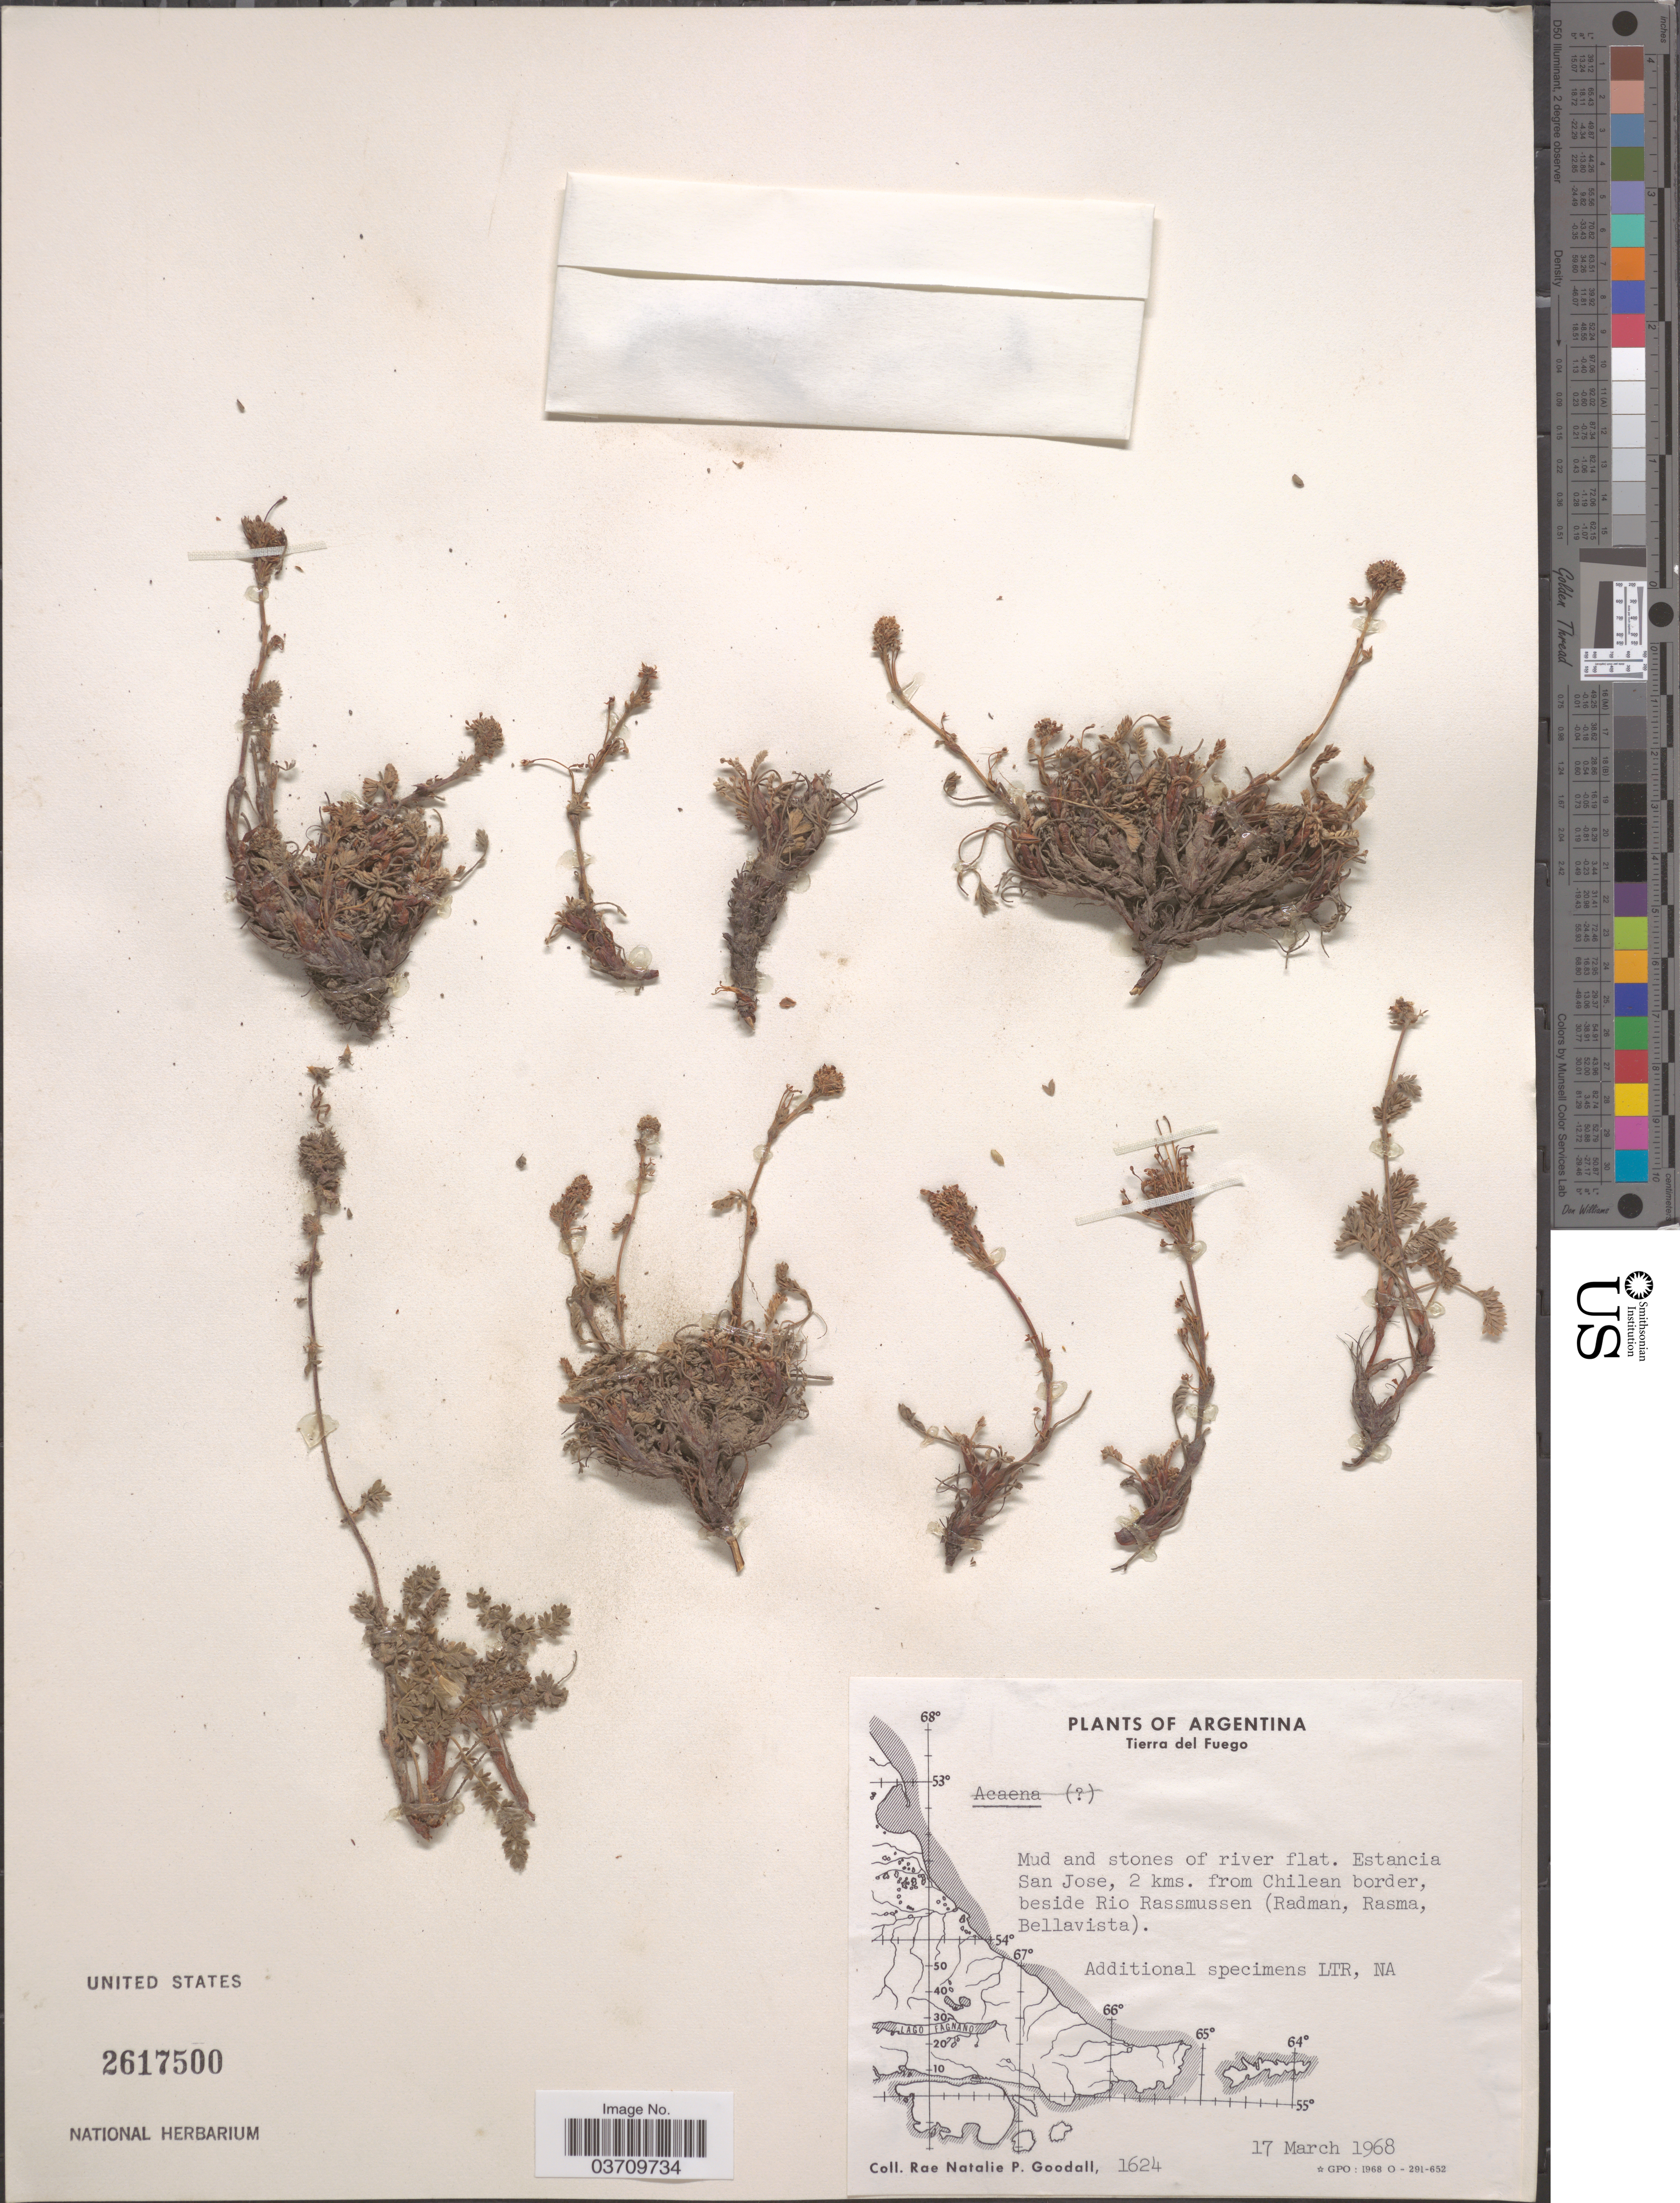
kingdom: Plantae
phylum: Tracheophyta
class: Magnoliopsida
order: Rosales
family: Rosaceae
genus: Acaena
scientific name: Acaena sp.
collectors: R. Goodall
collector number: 1624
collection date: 1968-03-17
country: Argentina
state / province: Tierra del Fuego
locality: Estancia San Jose, 2 kms. from Chilean border, beside Rio Rassmussen (Radman, Rasma, Bellavista).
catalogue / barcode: US 2617500